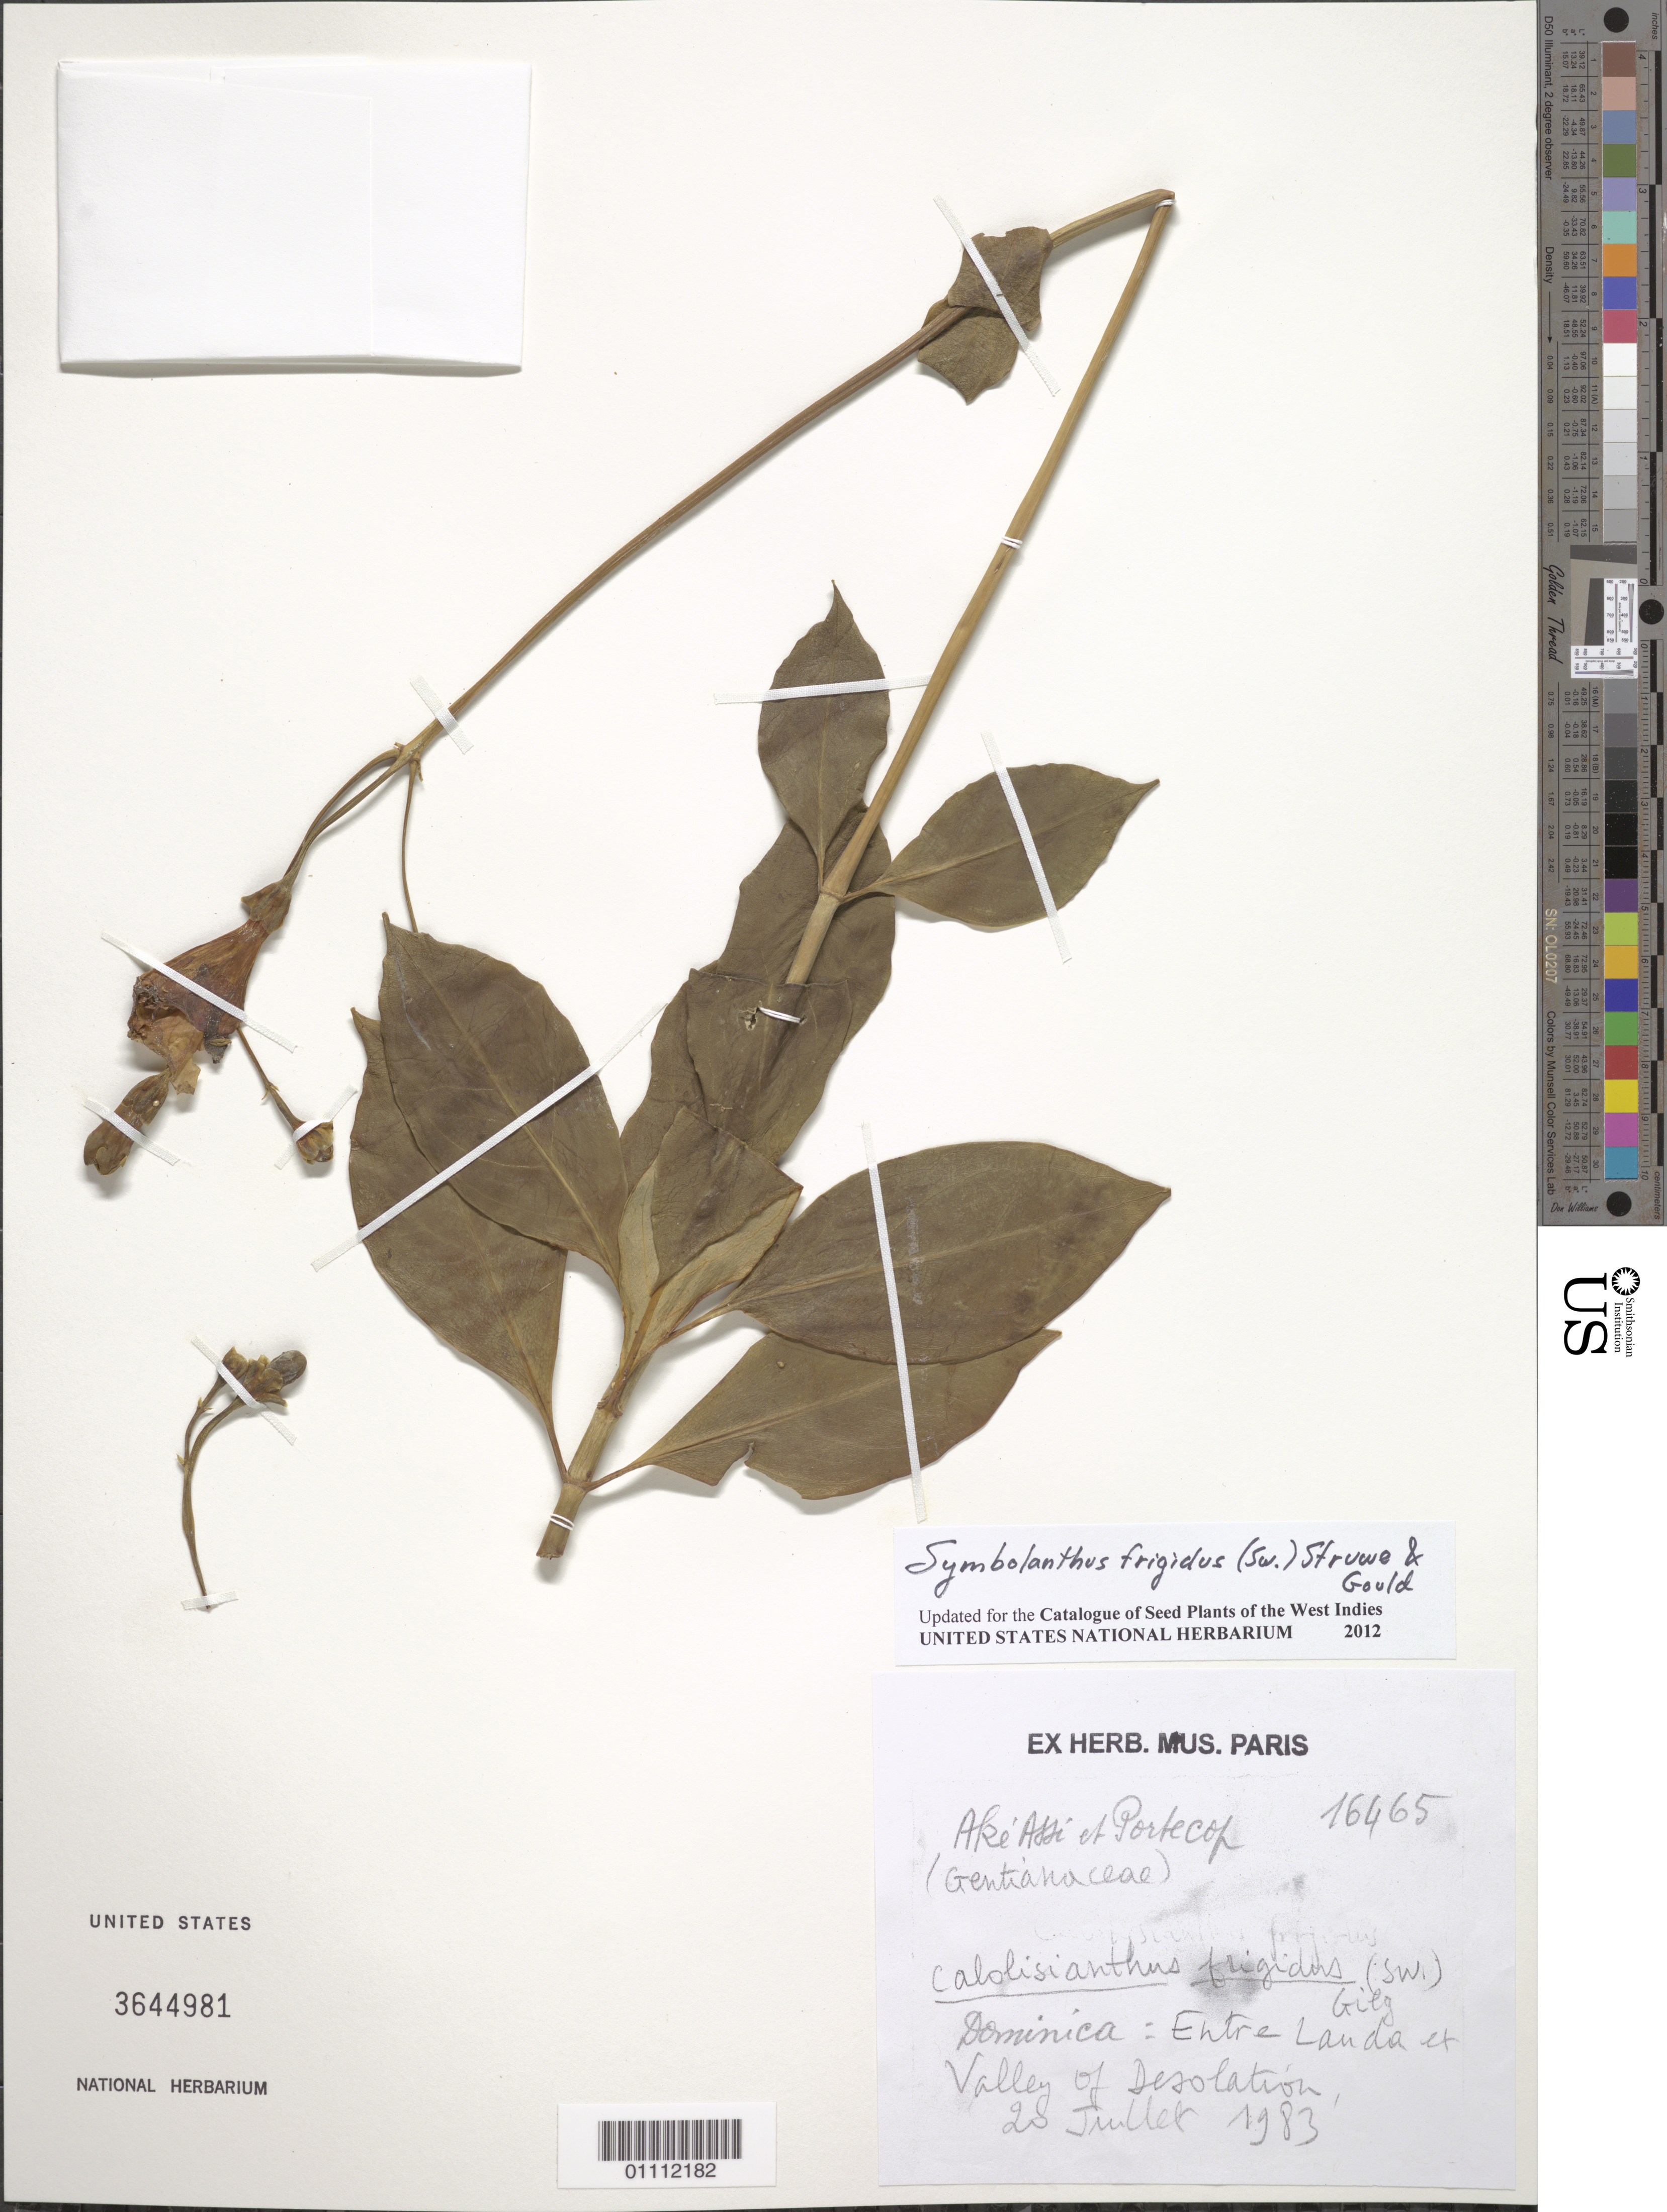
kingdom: Plantae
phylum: Tracheophyta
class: Magnoliopsida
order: Gentianales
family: Gentianaceae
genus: Symbolanthus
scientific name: Symbolanthus frigidus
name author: (Sw.) Struwe & K. R. Gould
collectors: -. Ake-Assi & -. Portecop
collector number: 16465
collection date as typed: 20 Jul 1983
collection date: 1983-07-20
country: Dominica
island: Dominica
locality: Lauda to Valley of Desolation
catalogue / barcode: US 3644981